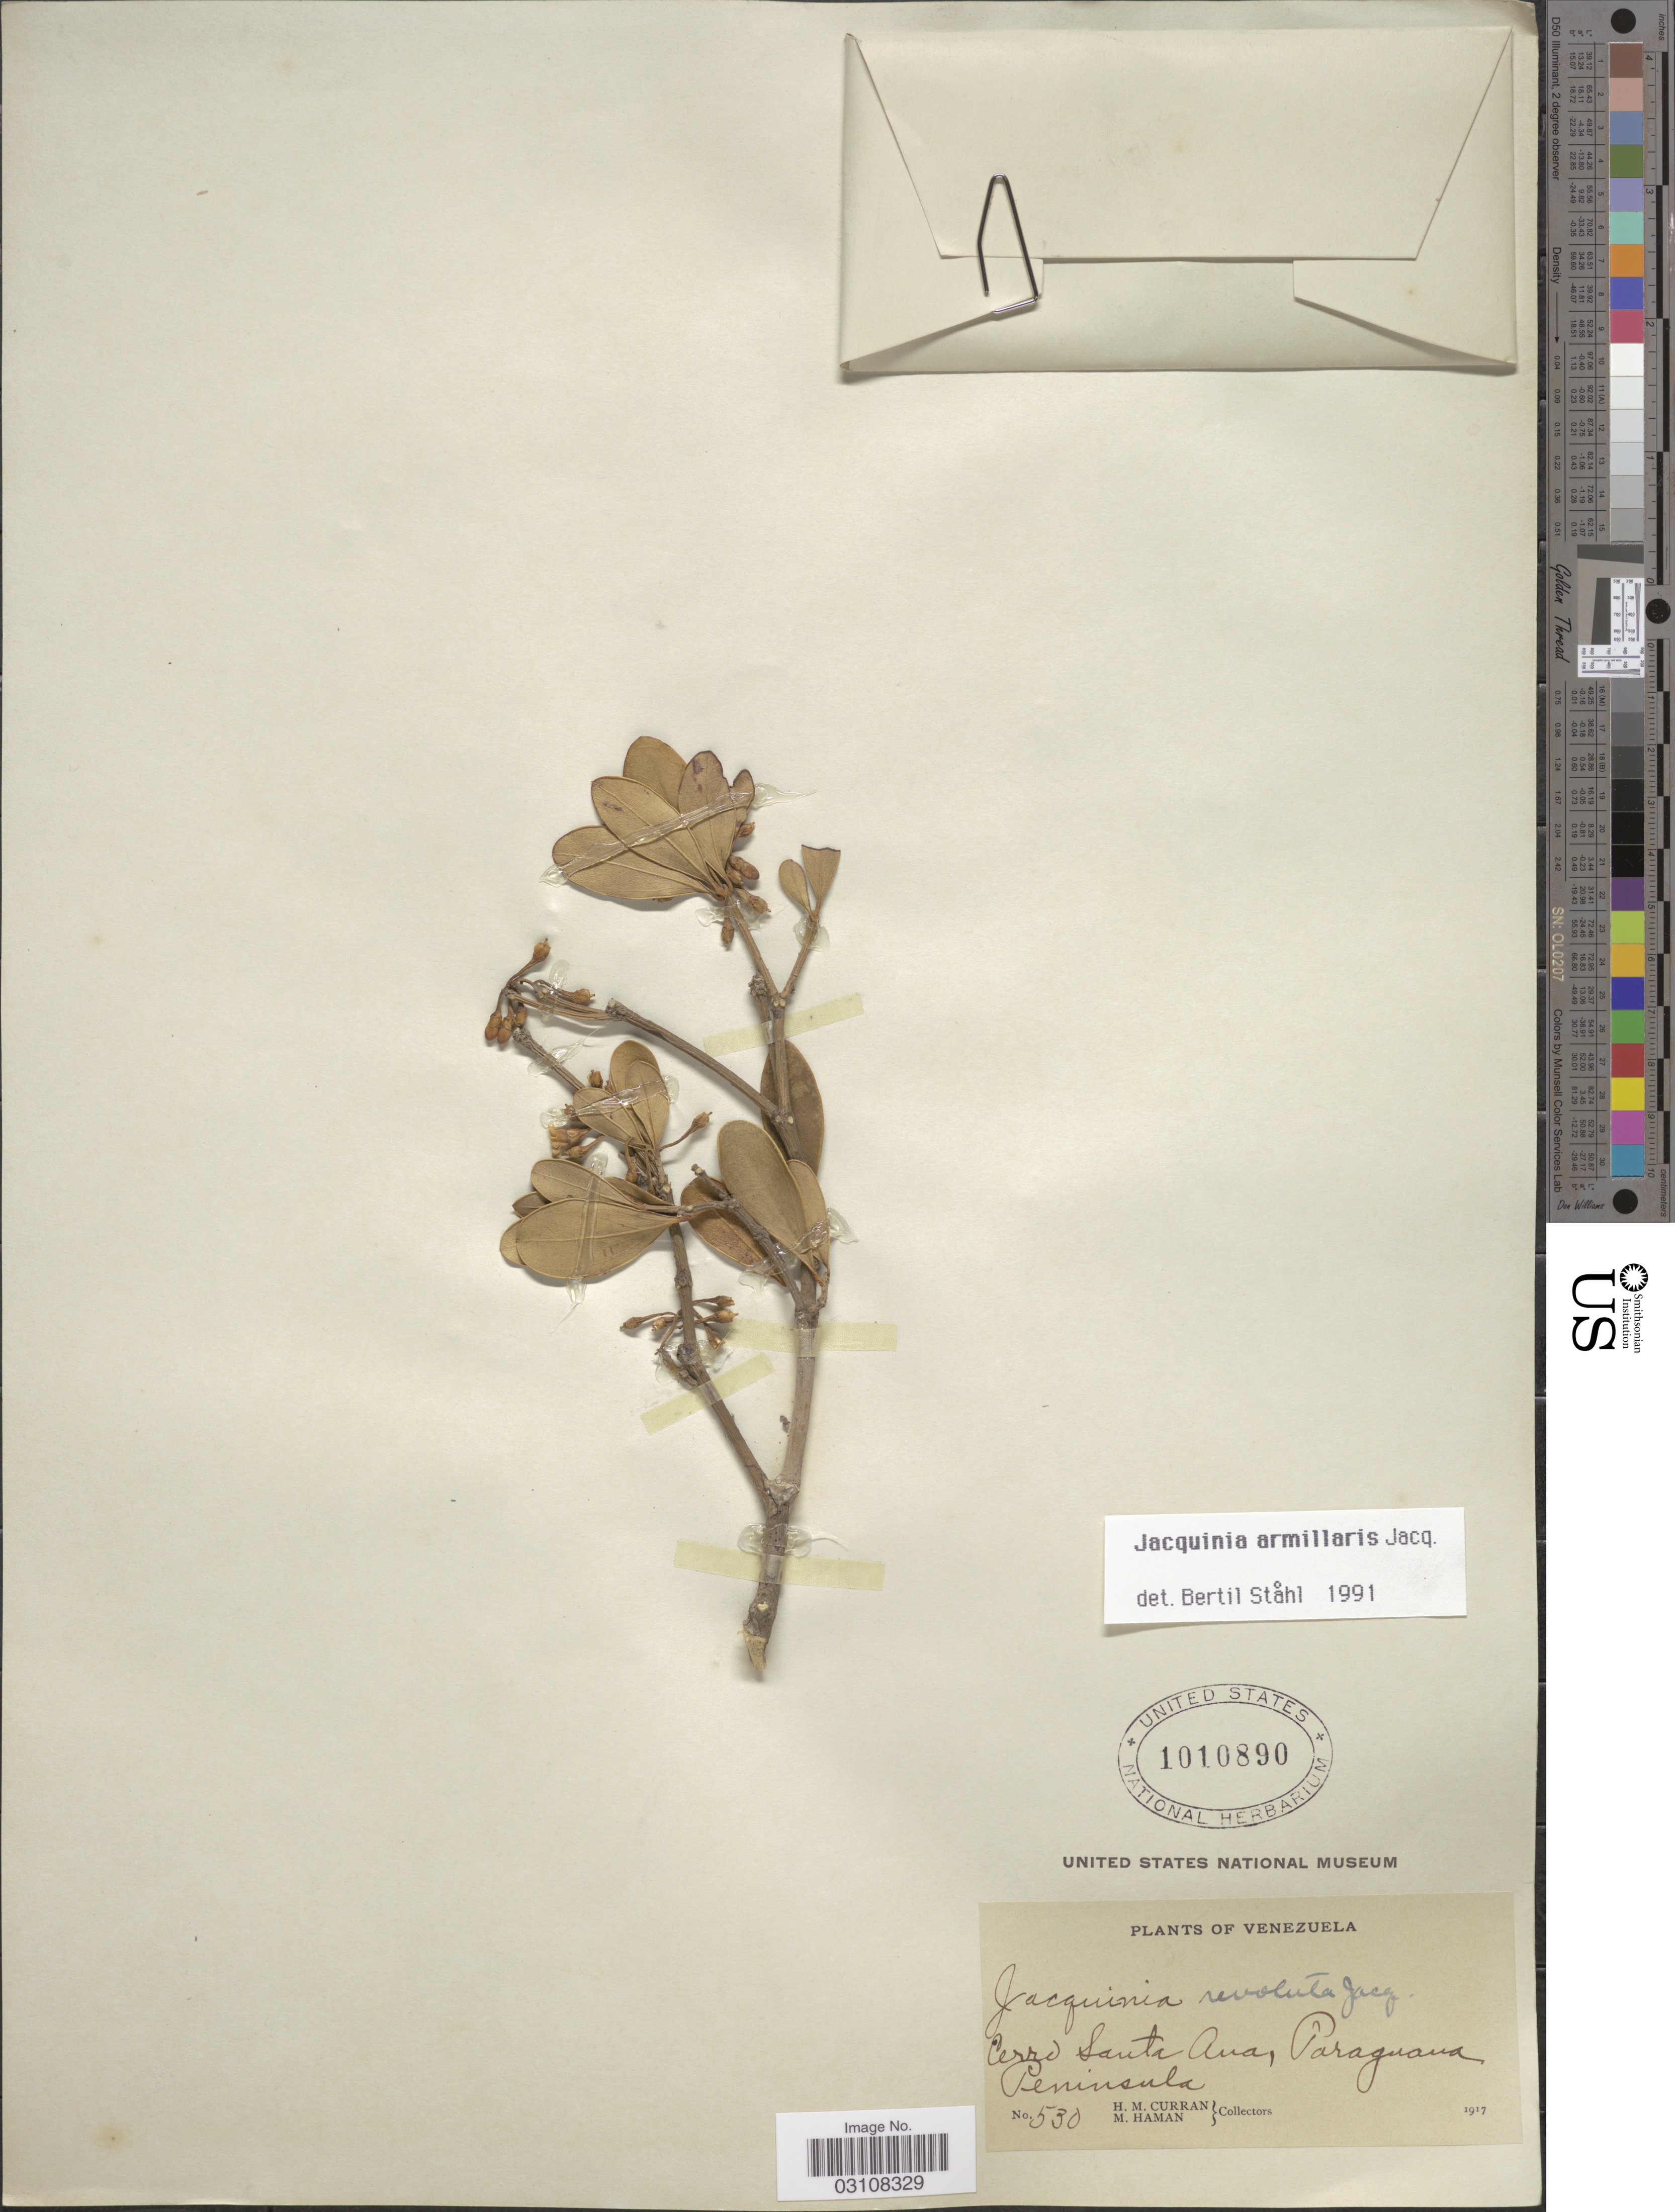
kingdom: Plantae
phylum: Tracheophyta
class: Magnoliopsida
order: Ericales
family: Primulaceae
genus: Jacquinia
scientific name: Jacquinia armillaris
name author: Jacq.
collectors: H. M. Curran & M. Haman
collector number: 530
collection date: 1917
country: Venezuela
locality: Cerro Santa Ana, Paraguana. Peninsula.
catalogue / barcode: US 1010890